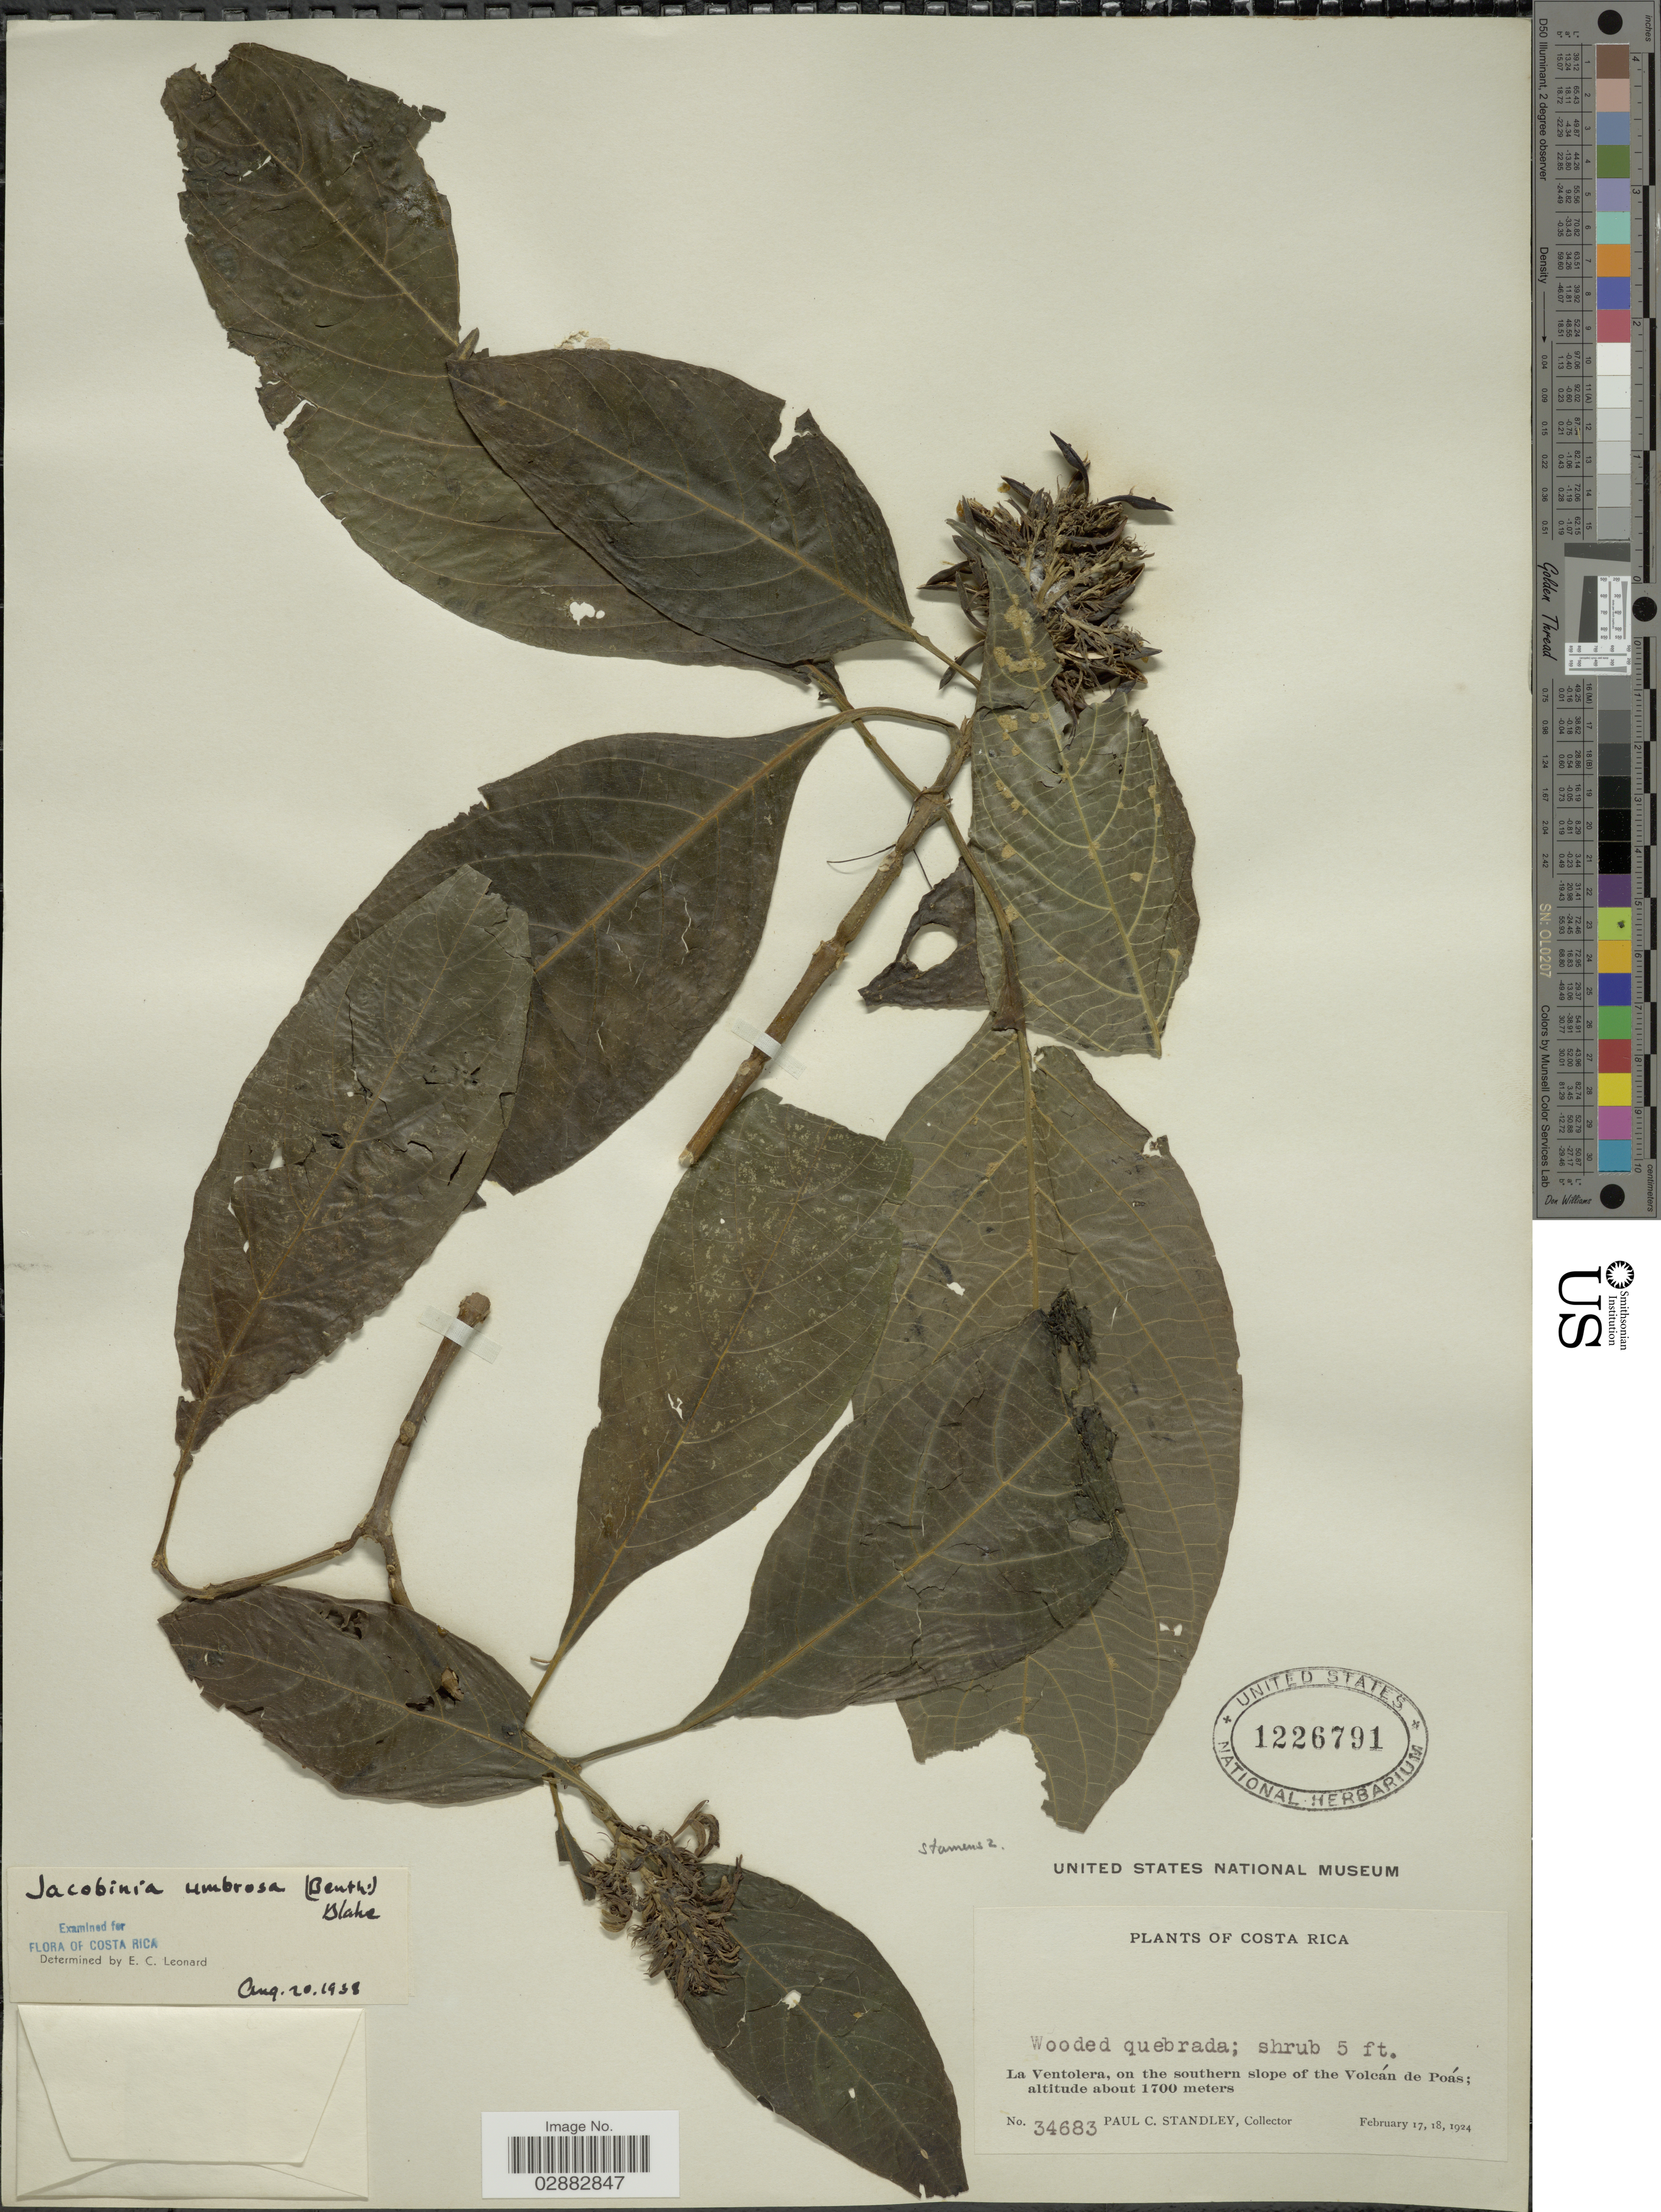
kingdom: Plantae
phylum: Tracheophyta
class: Magnoliopsida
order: Lamiales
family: Acanthaceae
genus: Jacobinia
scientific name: Jacobinia umbrosa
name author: (Benth.) S.F. Blake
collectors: P. C. Standley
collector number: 34683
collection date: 1924-02-17/1924-02-18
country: Costa Rica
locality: La Ventolera, on the southern slope of the Volcán de Poás.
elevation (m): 1700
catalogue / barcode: US 1225791